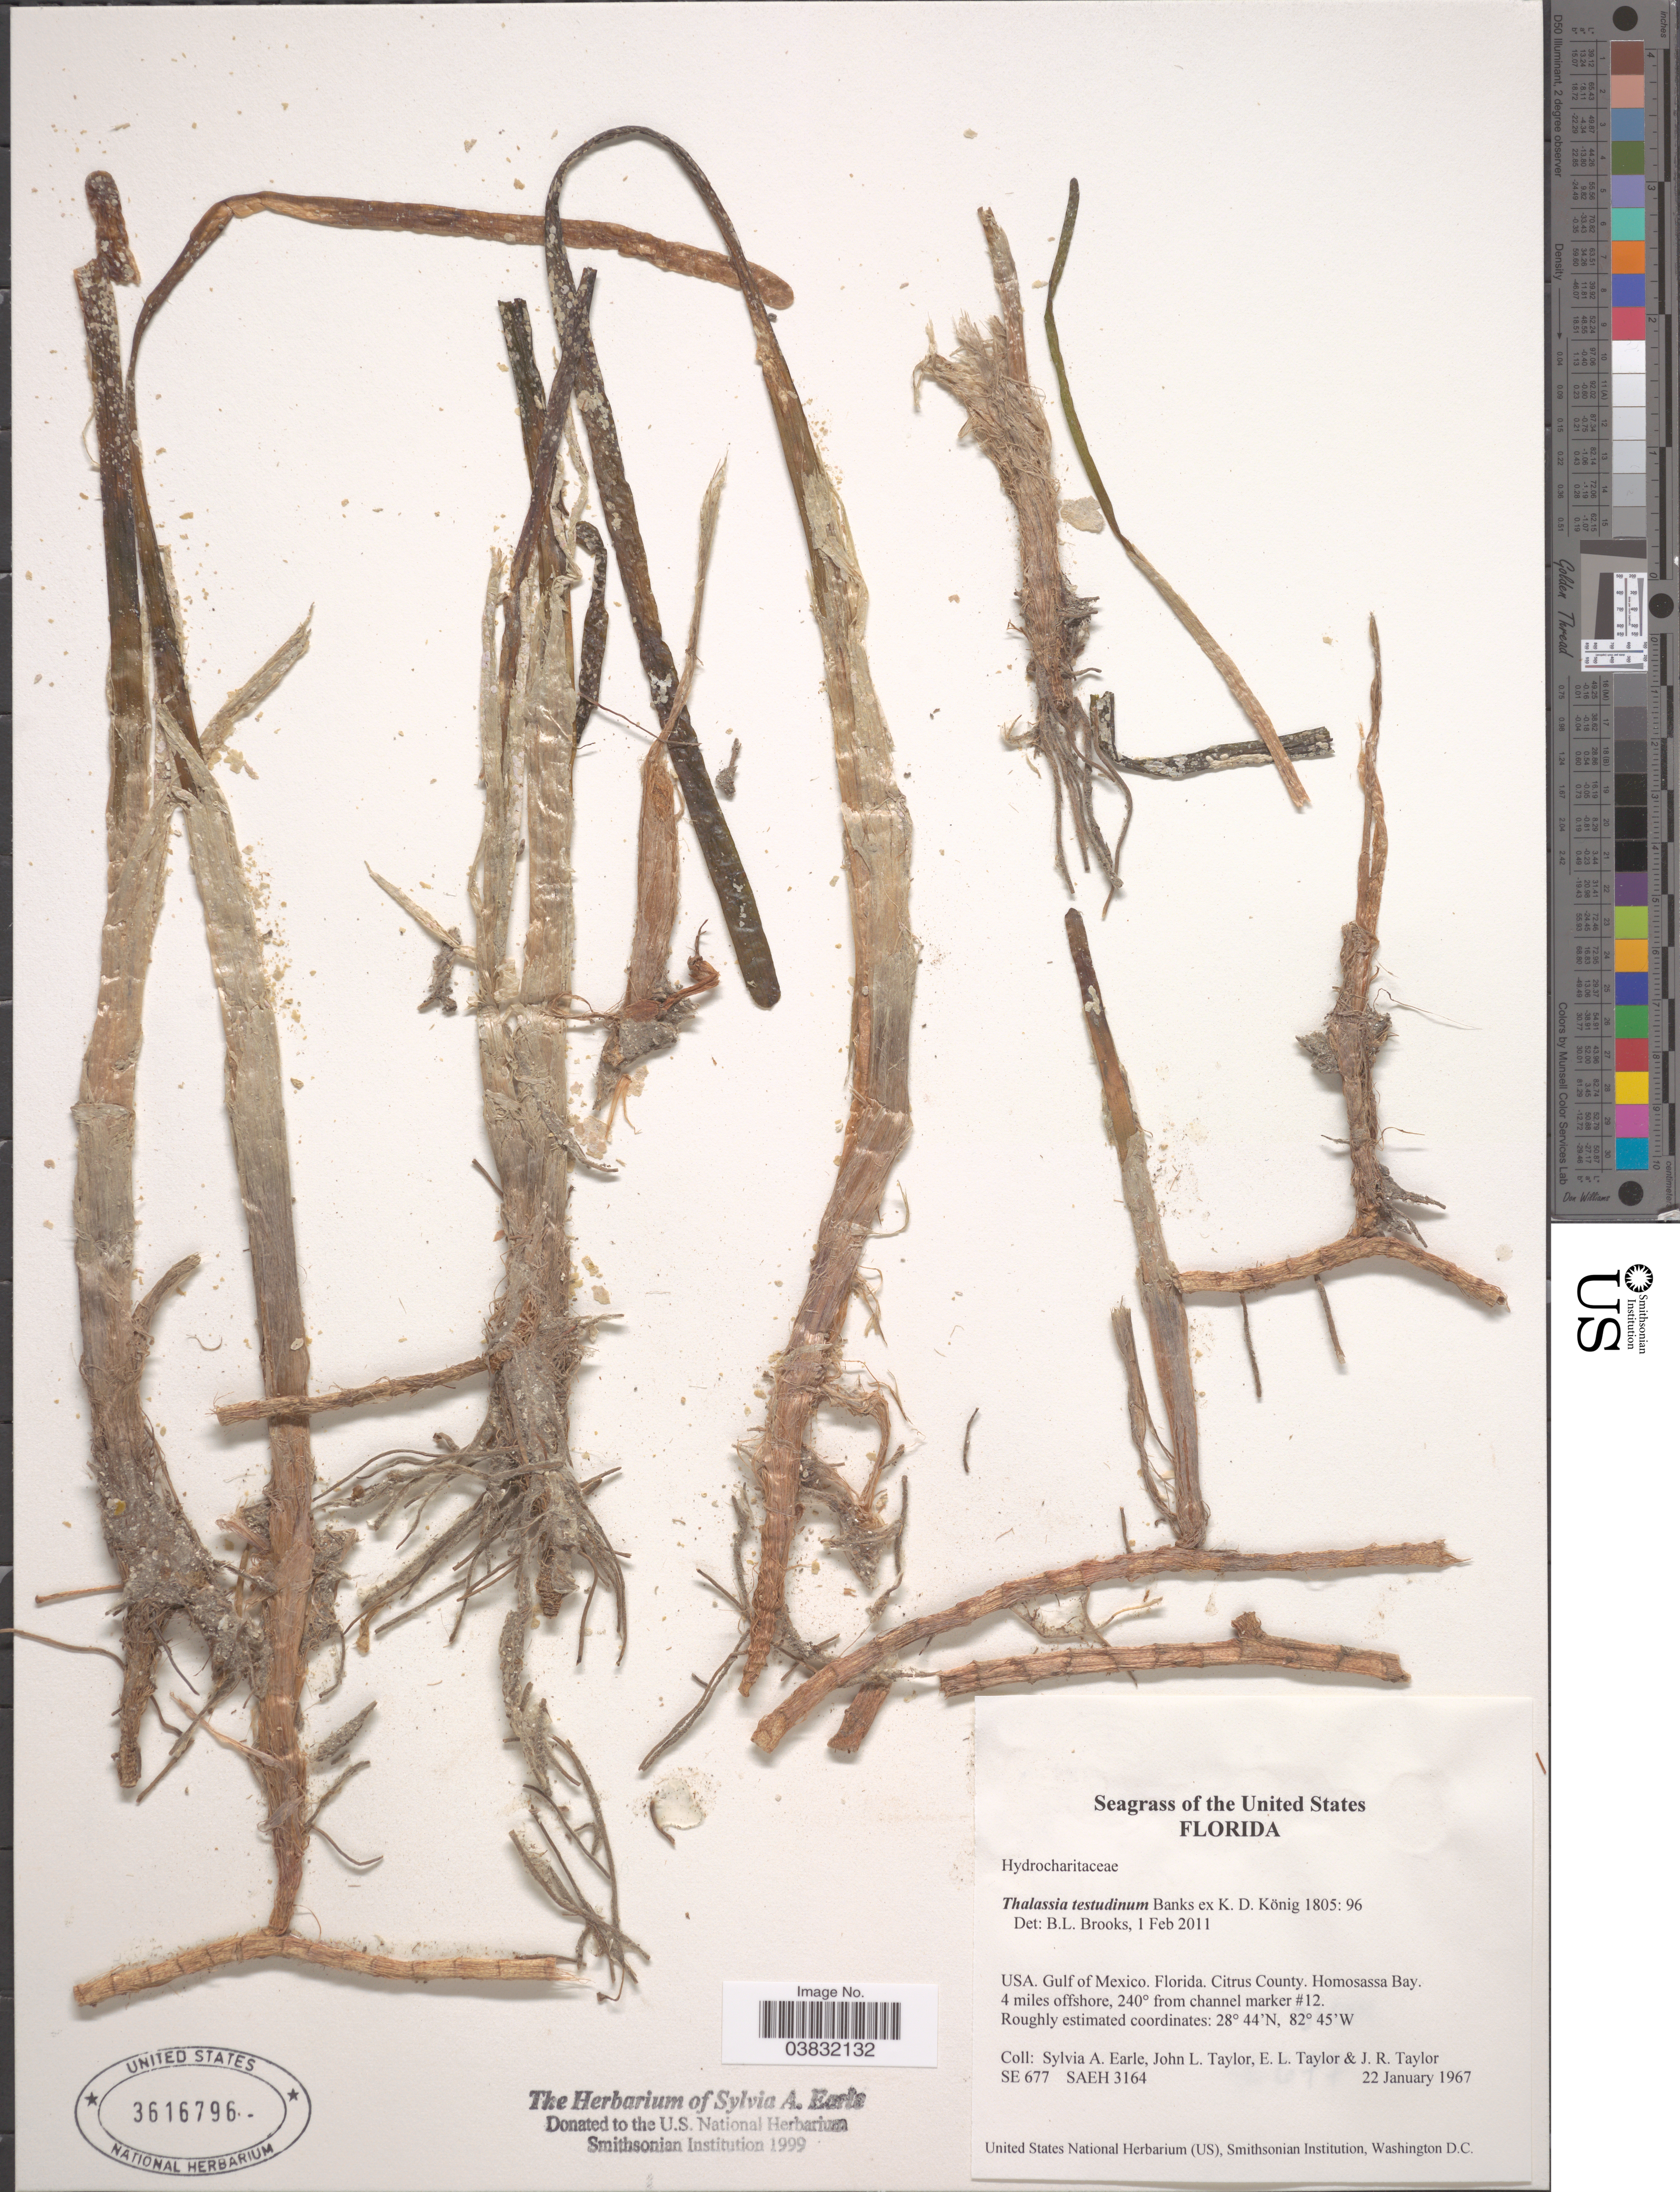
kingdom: Plantae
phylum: Tracheophyta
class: Liliopsida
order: Alismatales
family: Hydrocharitaceae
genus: Thalassia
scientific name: Thalassia testudinum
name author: Banks & Sol. ex K.D. Koenig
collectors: S. A. Earle, J. L. Taylor, E. L. Taylor & J. R. Taylor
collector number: SE 677/SAEH 3164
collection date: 1967-01-22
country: United States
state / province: Florida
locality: Gulf of Mexico. Citrus County. Homosassa Bay. 4 miles offshore, 240° from channel marker #12.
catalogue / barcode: US 3616796